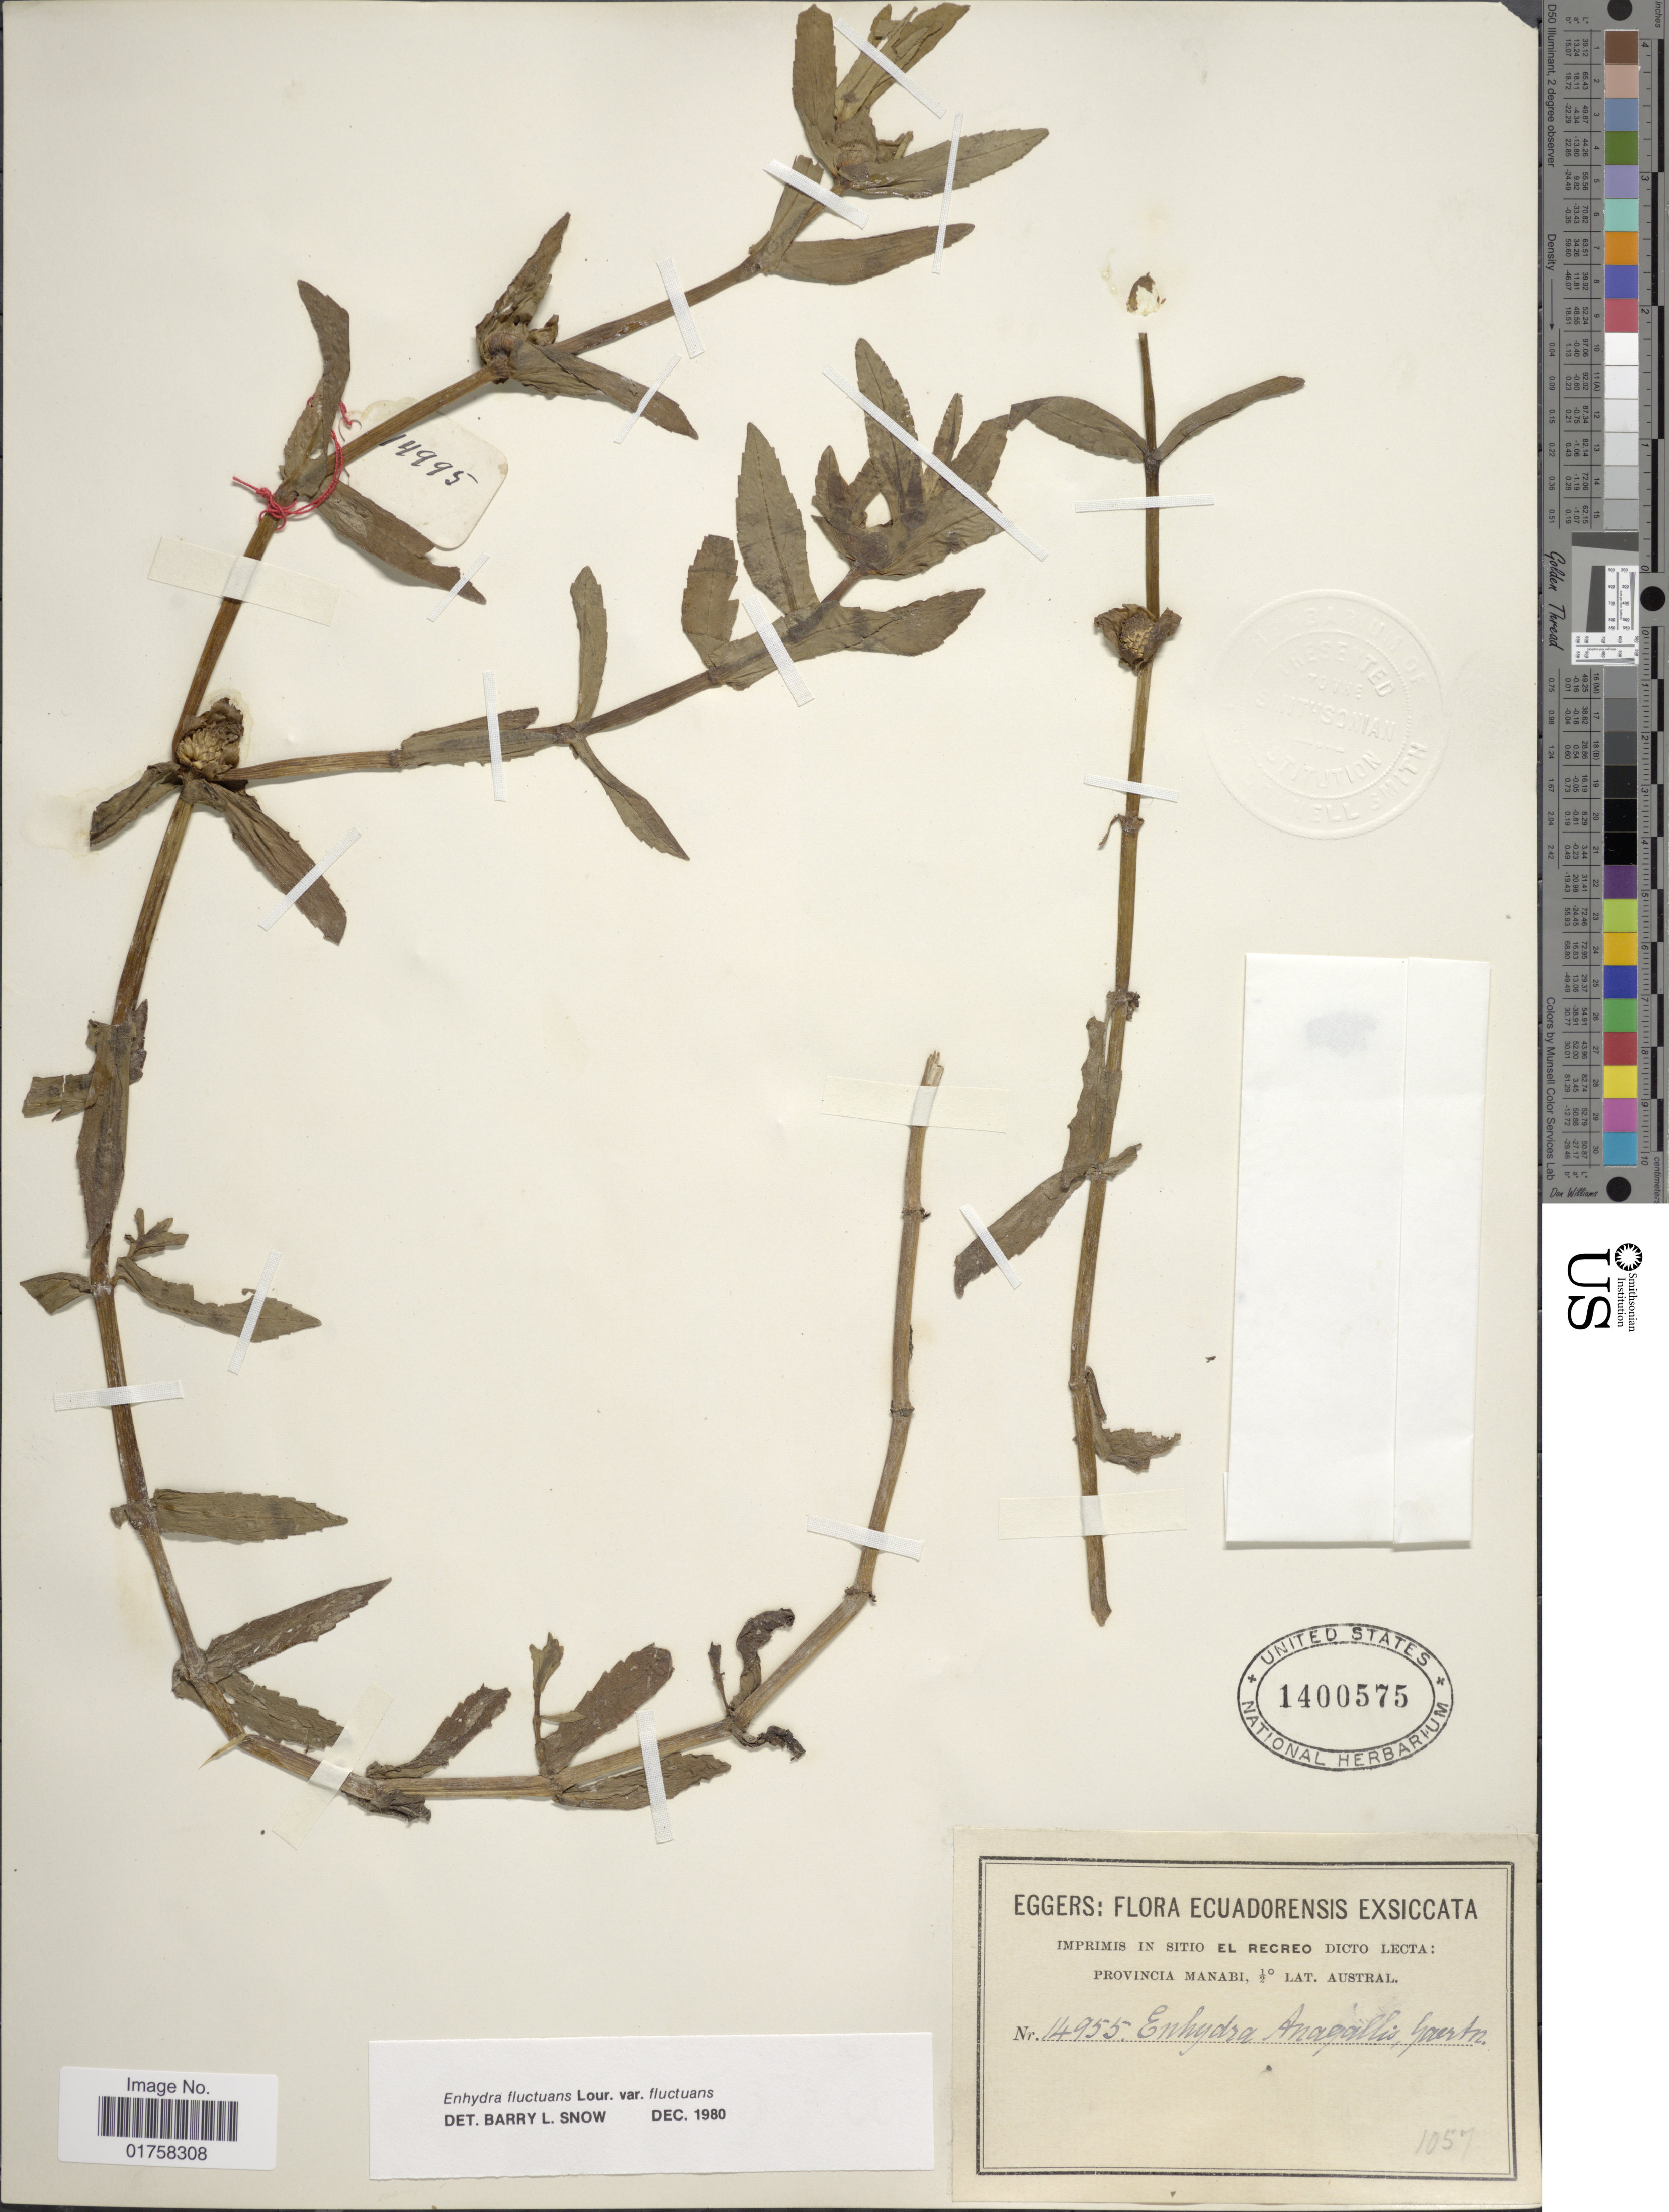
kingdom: Plantae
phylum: Tracheophyta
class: Magnoliopsida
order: Asterales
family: Asteraceae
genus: Enhydra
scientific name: Enhydra fluctuans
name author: Lour.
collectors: -. Eggers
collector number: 14955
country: Ecuador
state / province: Manabí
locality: Imprimis in sitio El Recreo Dicto, ½° Lat. Austral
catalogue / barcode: US 1400575